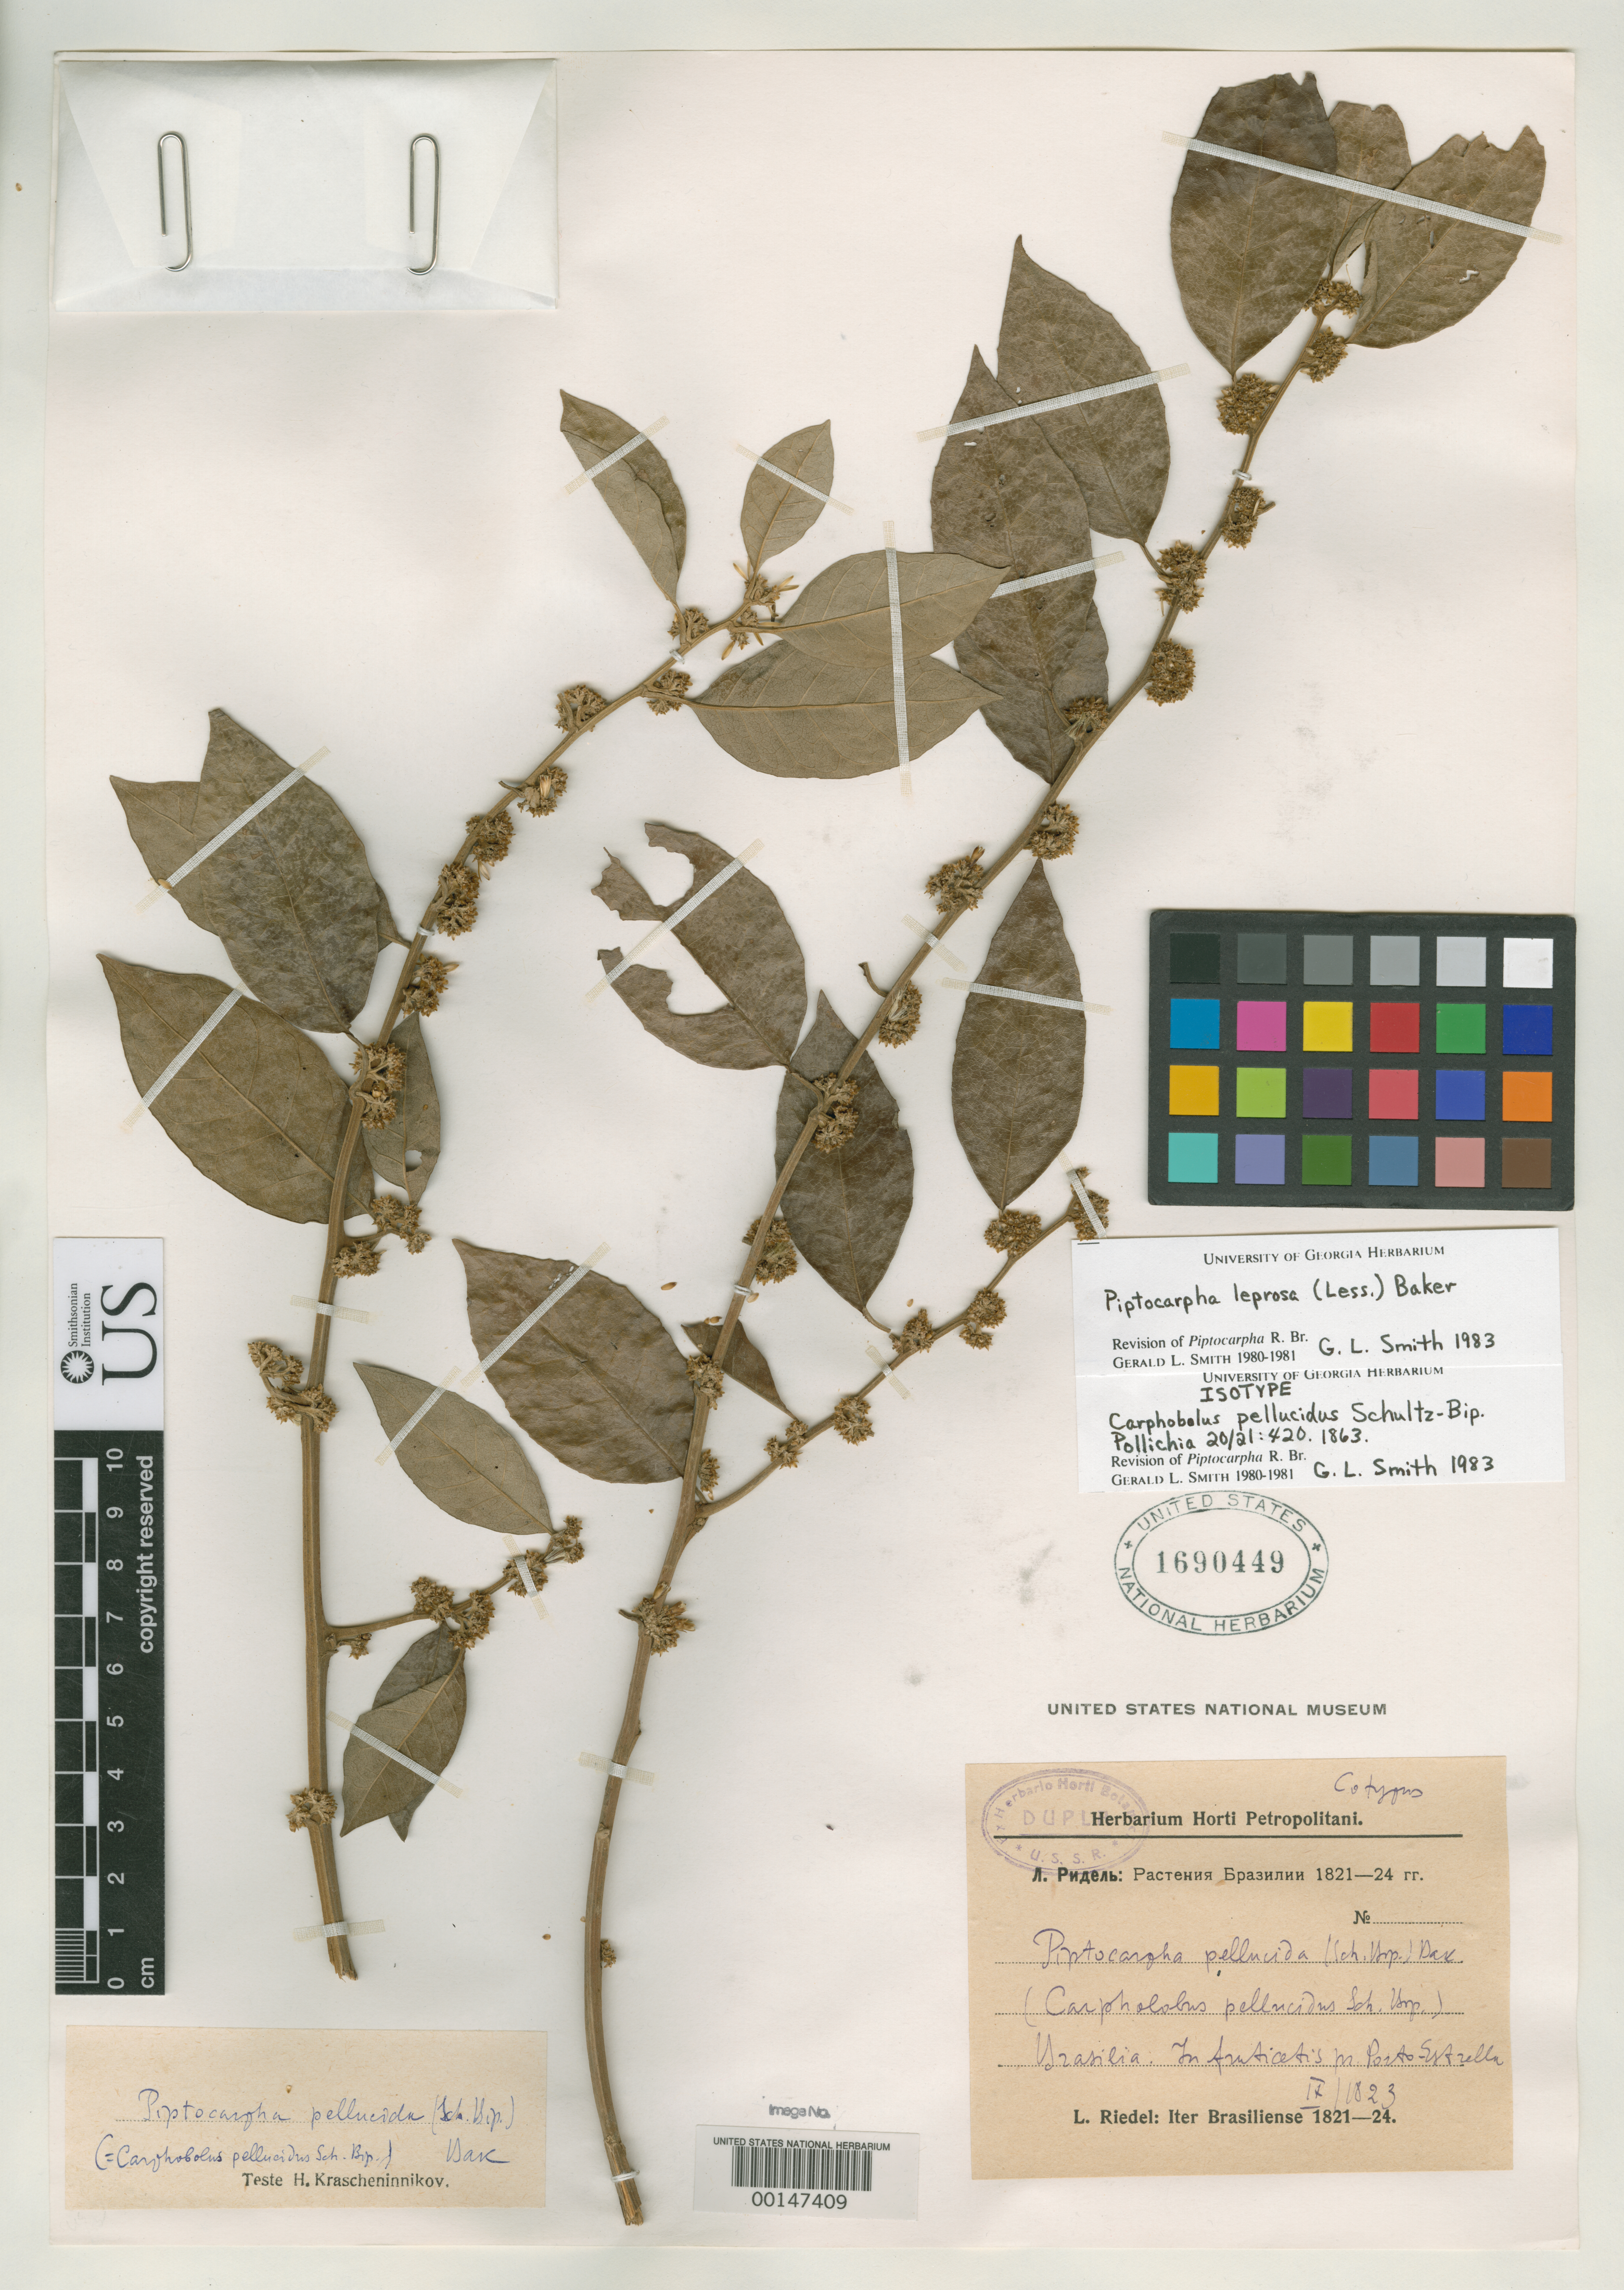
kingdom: Plantae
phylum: Tracheophyta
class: Magnoliopsida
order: Asterales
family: Asteraceae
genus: Carphobolus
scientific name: Carphobolus pellucidus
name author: Sch. Bip.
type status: Isotype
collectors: L. Riedel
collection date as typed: Sep 1823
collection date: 1823-09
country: Brazil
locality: Porto Estrella.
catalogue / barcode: US 1690449